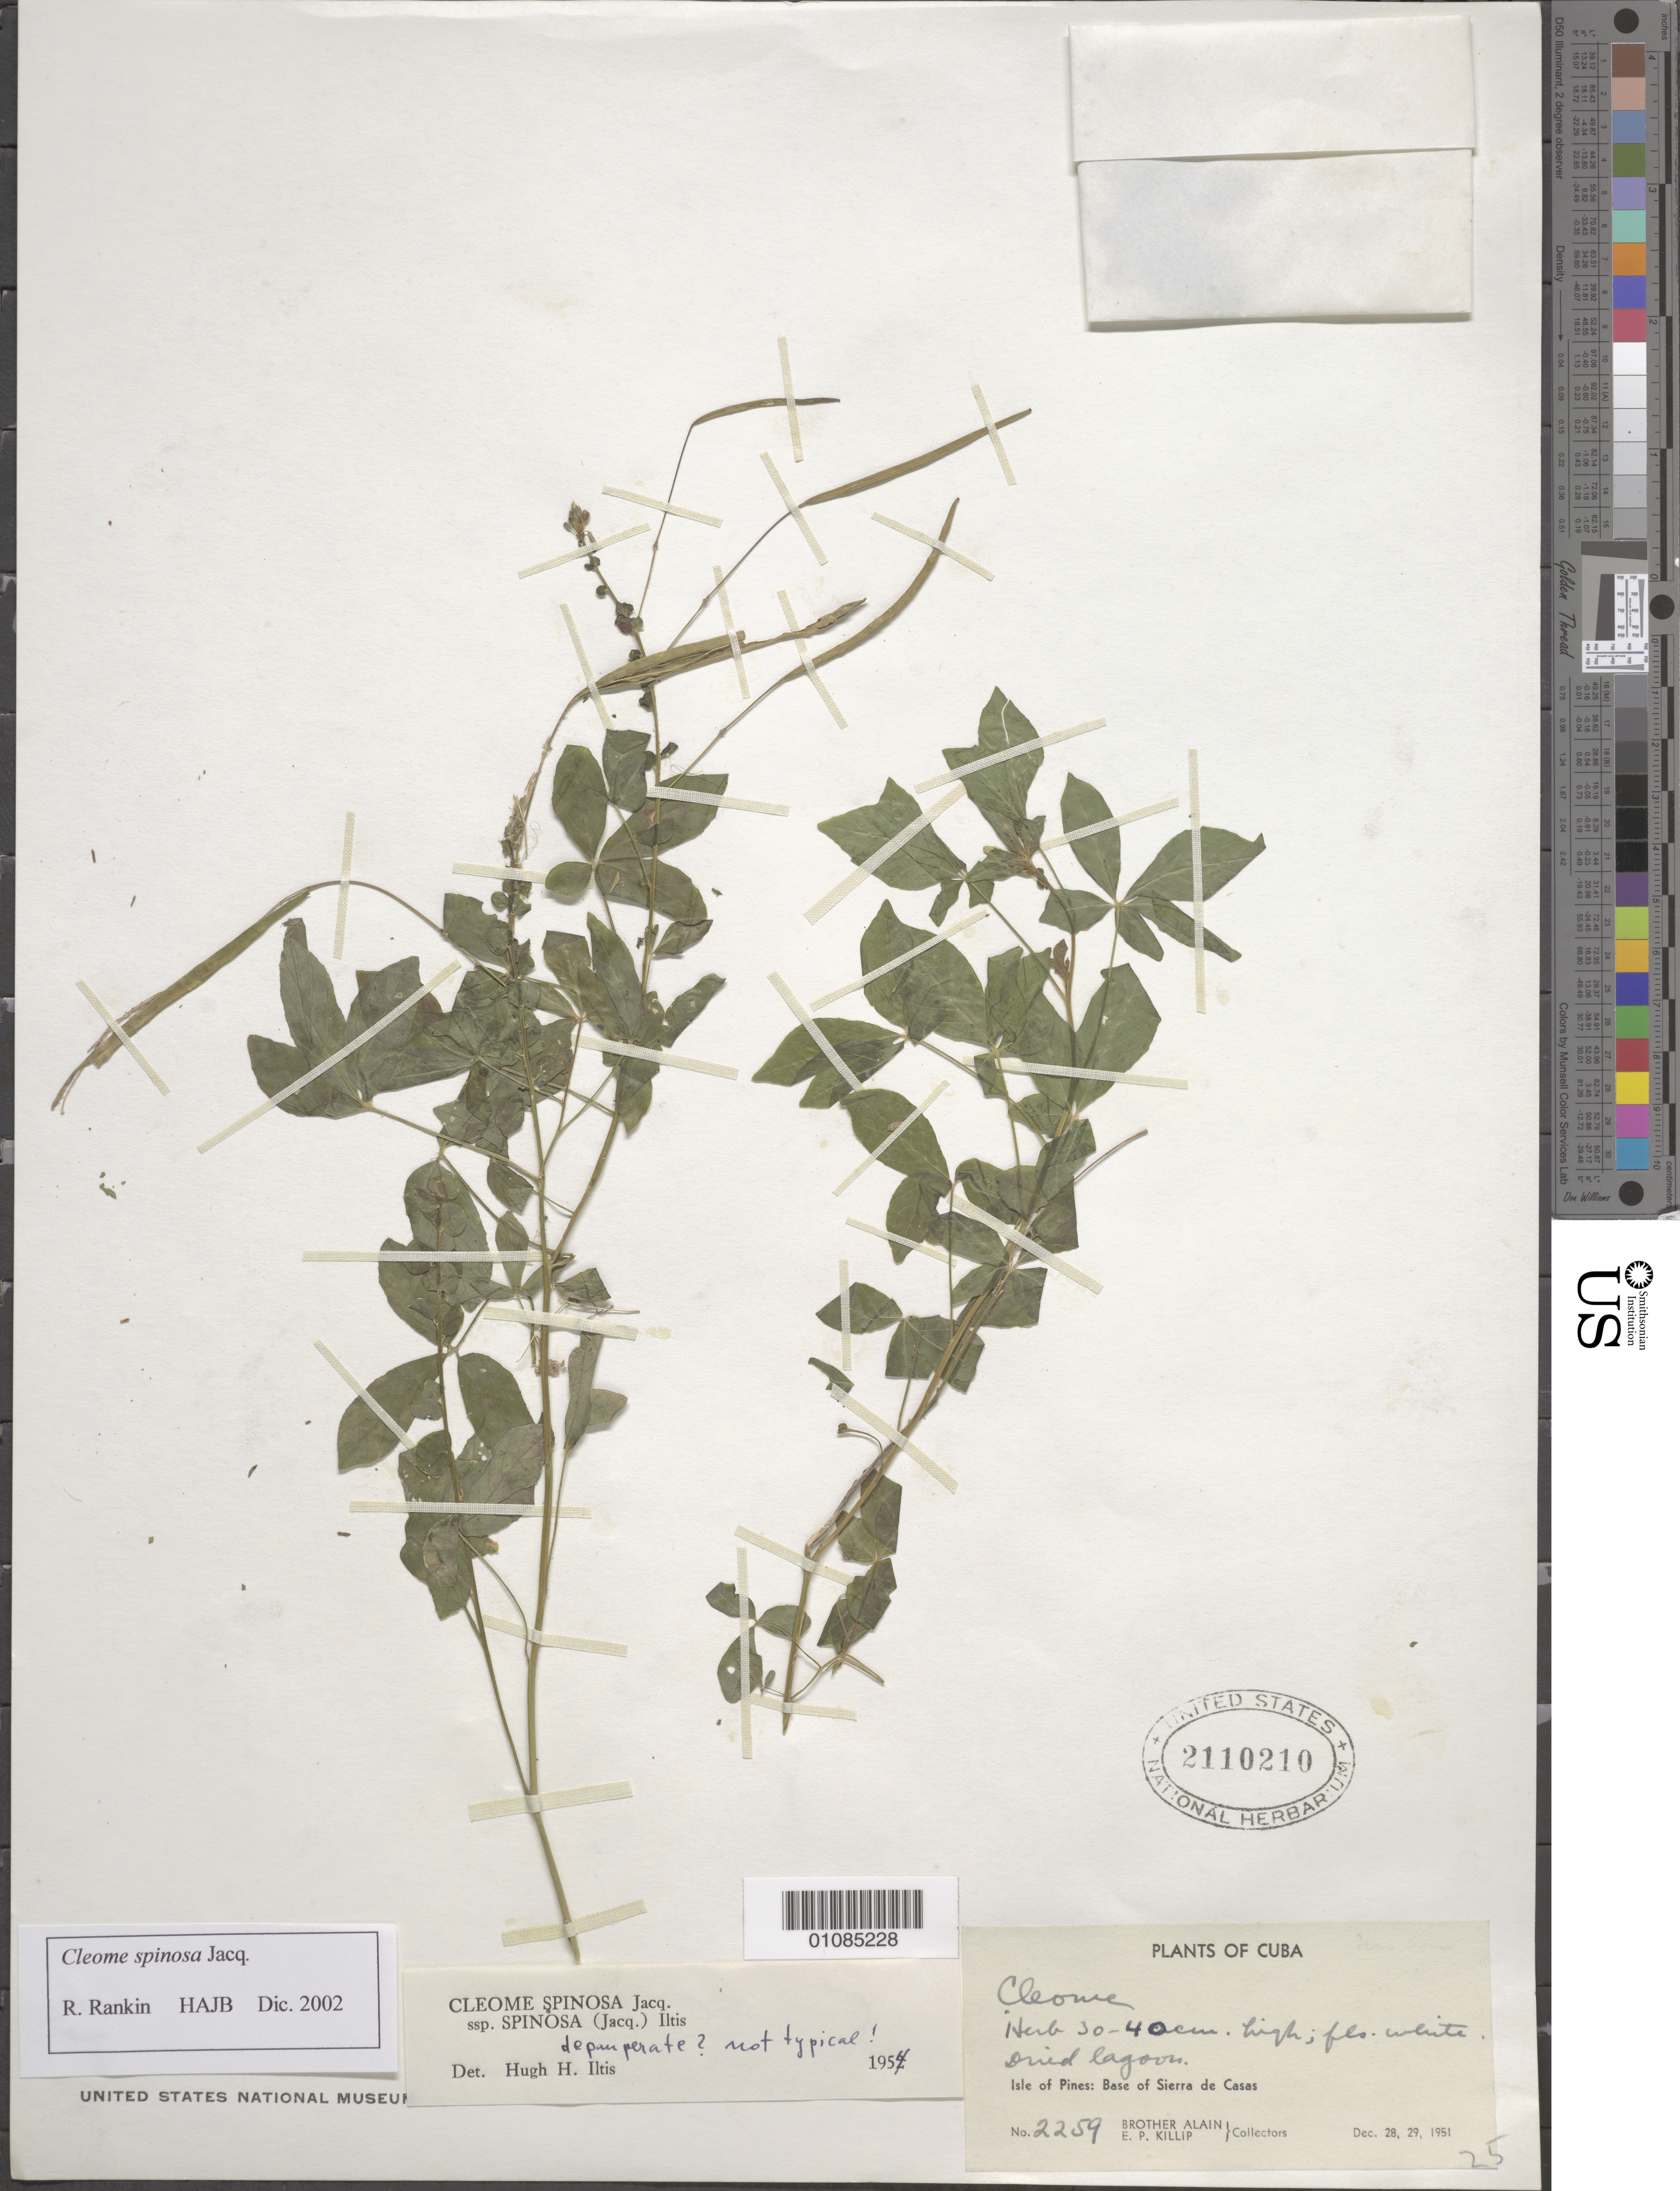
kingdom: Plantae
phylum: Tracheophyta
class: Magnoliopsida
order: Brassicales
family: Cleomaceae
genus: Tarenaya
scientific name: Tarenaya spinosa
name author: (Jacq.) Raf.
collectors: A. H. Liogier & E. P. Killip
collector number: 2259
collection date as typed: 28 Dec 1951 to 29 Dec 1951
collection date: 1951-12-28/1951-12-29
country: Cuba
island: Isla de la Juventud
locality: Isle of Pines, base of Sierra de Casas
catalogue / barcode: US 2110210